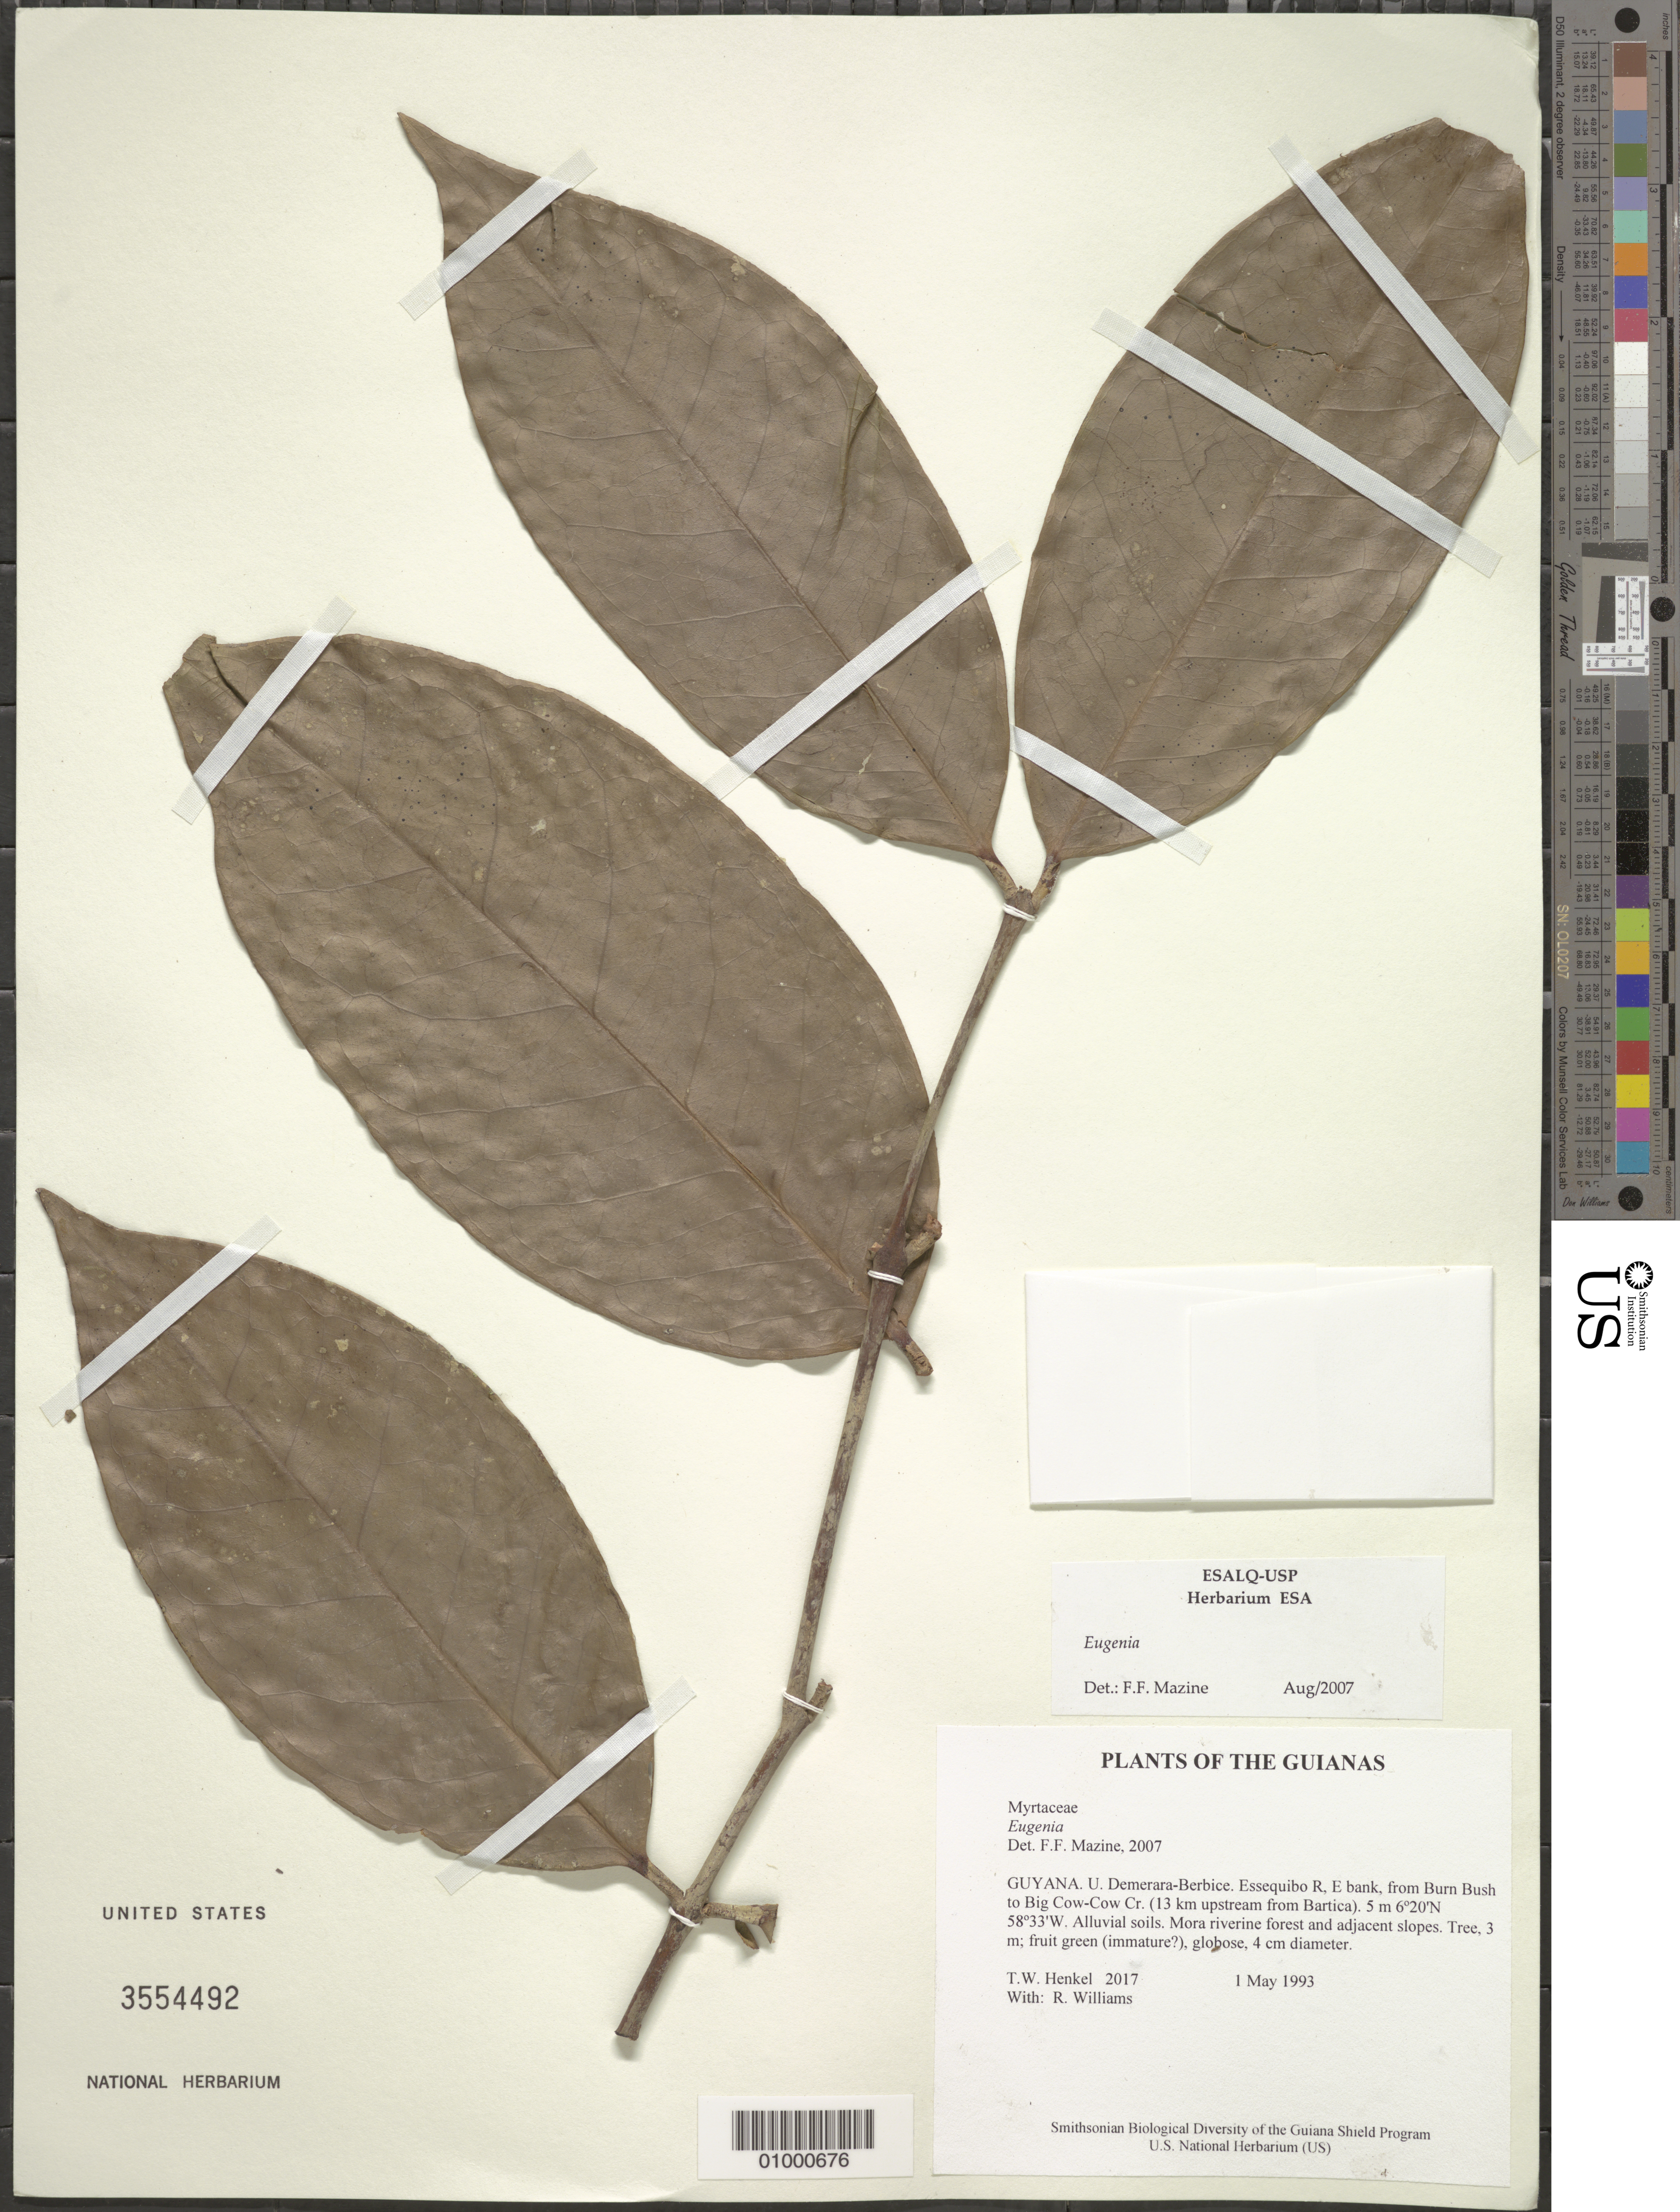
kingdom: Plantae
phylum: Tracheophyta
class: Magnoliopsida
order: Myrtales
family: Myrtaceae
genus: Eugenia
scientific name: Eugenia sp.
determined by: Mazine, Fiorella F.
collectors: T. Henkel & R. Williams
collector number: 2017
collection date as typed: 1 May 1993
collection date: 1993-05-01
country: Guyana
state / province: U. Demerara-Berbice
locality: Essequibo R, E bank, from Burn Bush to Big Cow-Cow Cr. (13 km upstream from Bartica)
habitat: Alluvial soils. Mora riverine forest and adjacent slopes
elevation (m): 5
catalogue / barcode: US 3554492